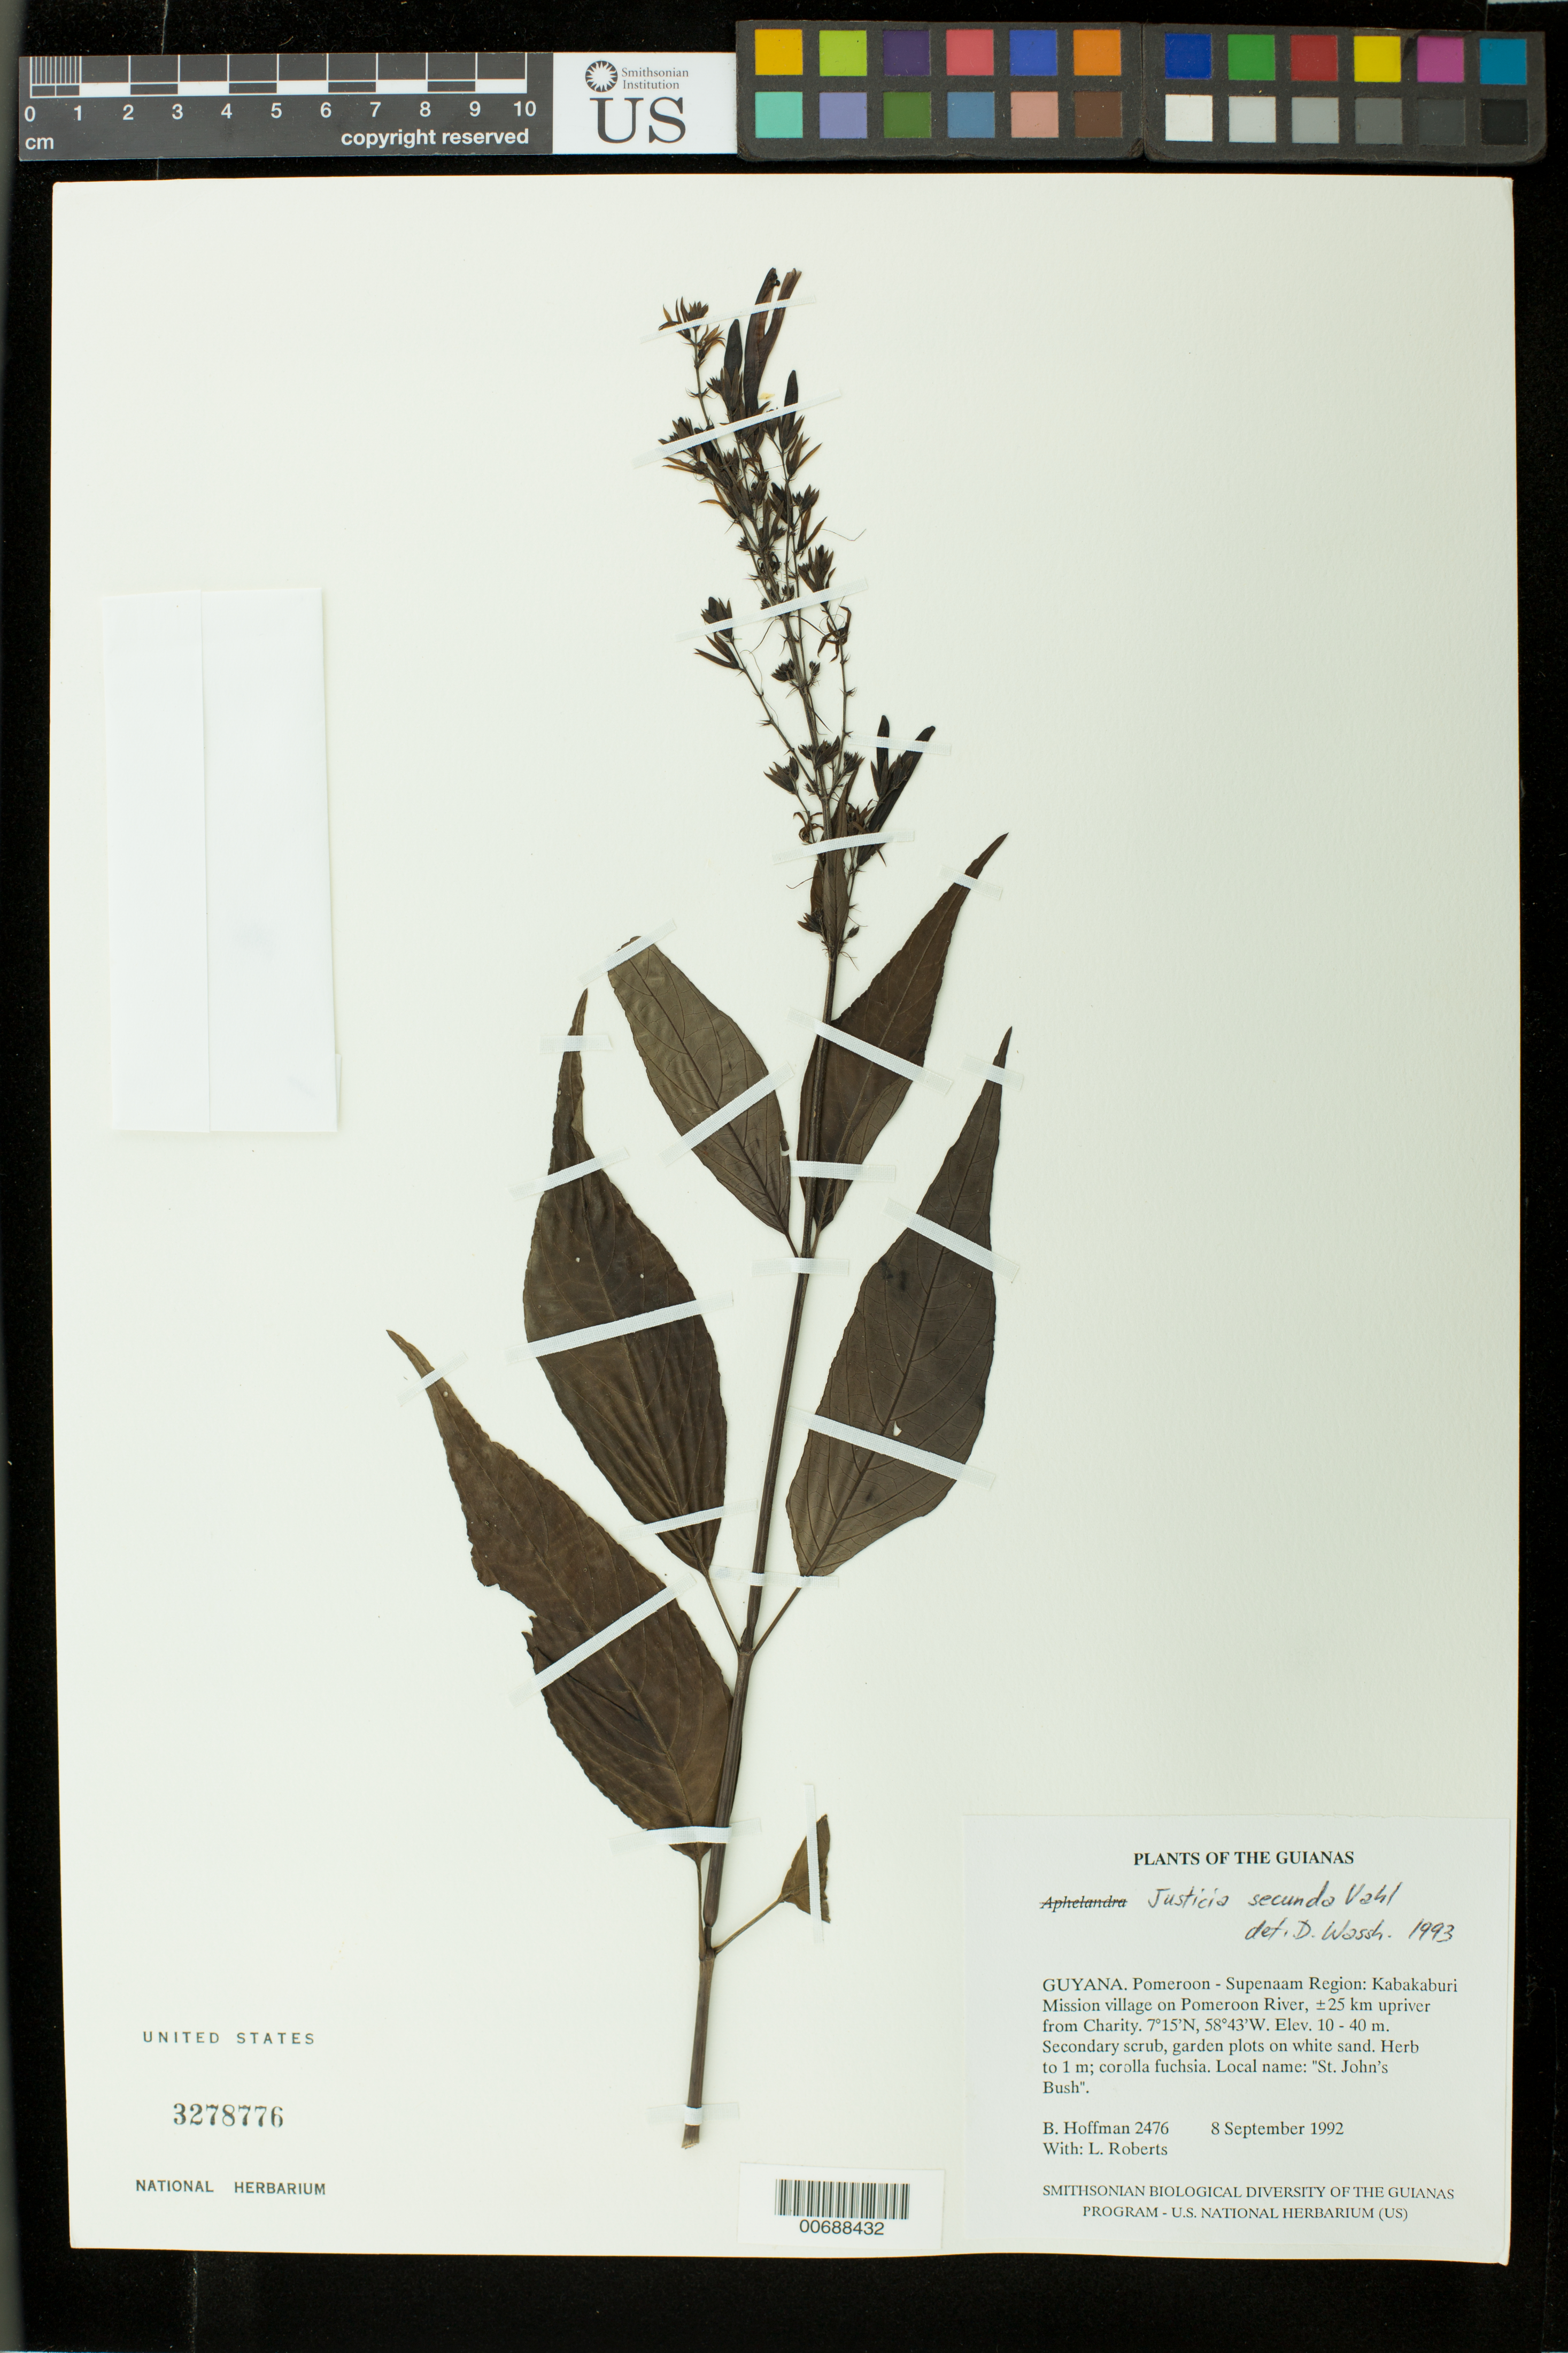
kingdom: Plantae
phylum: Tracheophyta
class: Magnoliopsida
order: Lamiales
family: Acanthaceae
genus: Justicia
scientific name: Justicia secunda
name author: Vahl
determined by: Wasshausen, Dieter C., (BOT), Smithsonian Institution - National Museum of Natural History (UNITED STATES)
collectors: B. Hoffman & L. Roberts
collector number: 2476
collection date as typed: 8 September 1992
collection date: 1992-09-08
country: Guyana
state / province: Pomeroon-Supenaam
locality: Kabakaburi Mission village on Pomeroon River, ±25 km upriver from Charity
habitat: Secondary scrub, garden plots on white sand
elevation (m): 10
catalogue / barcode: US 3278776